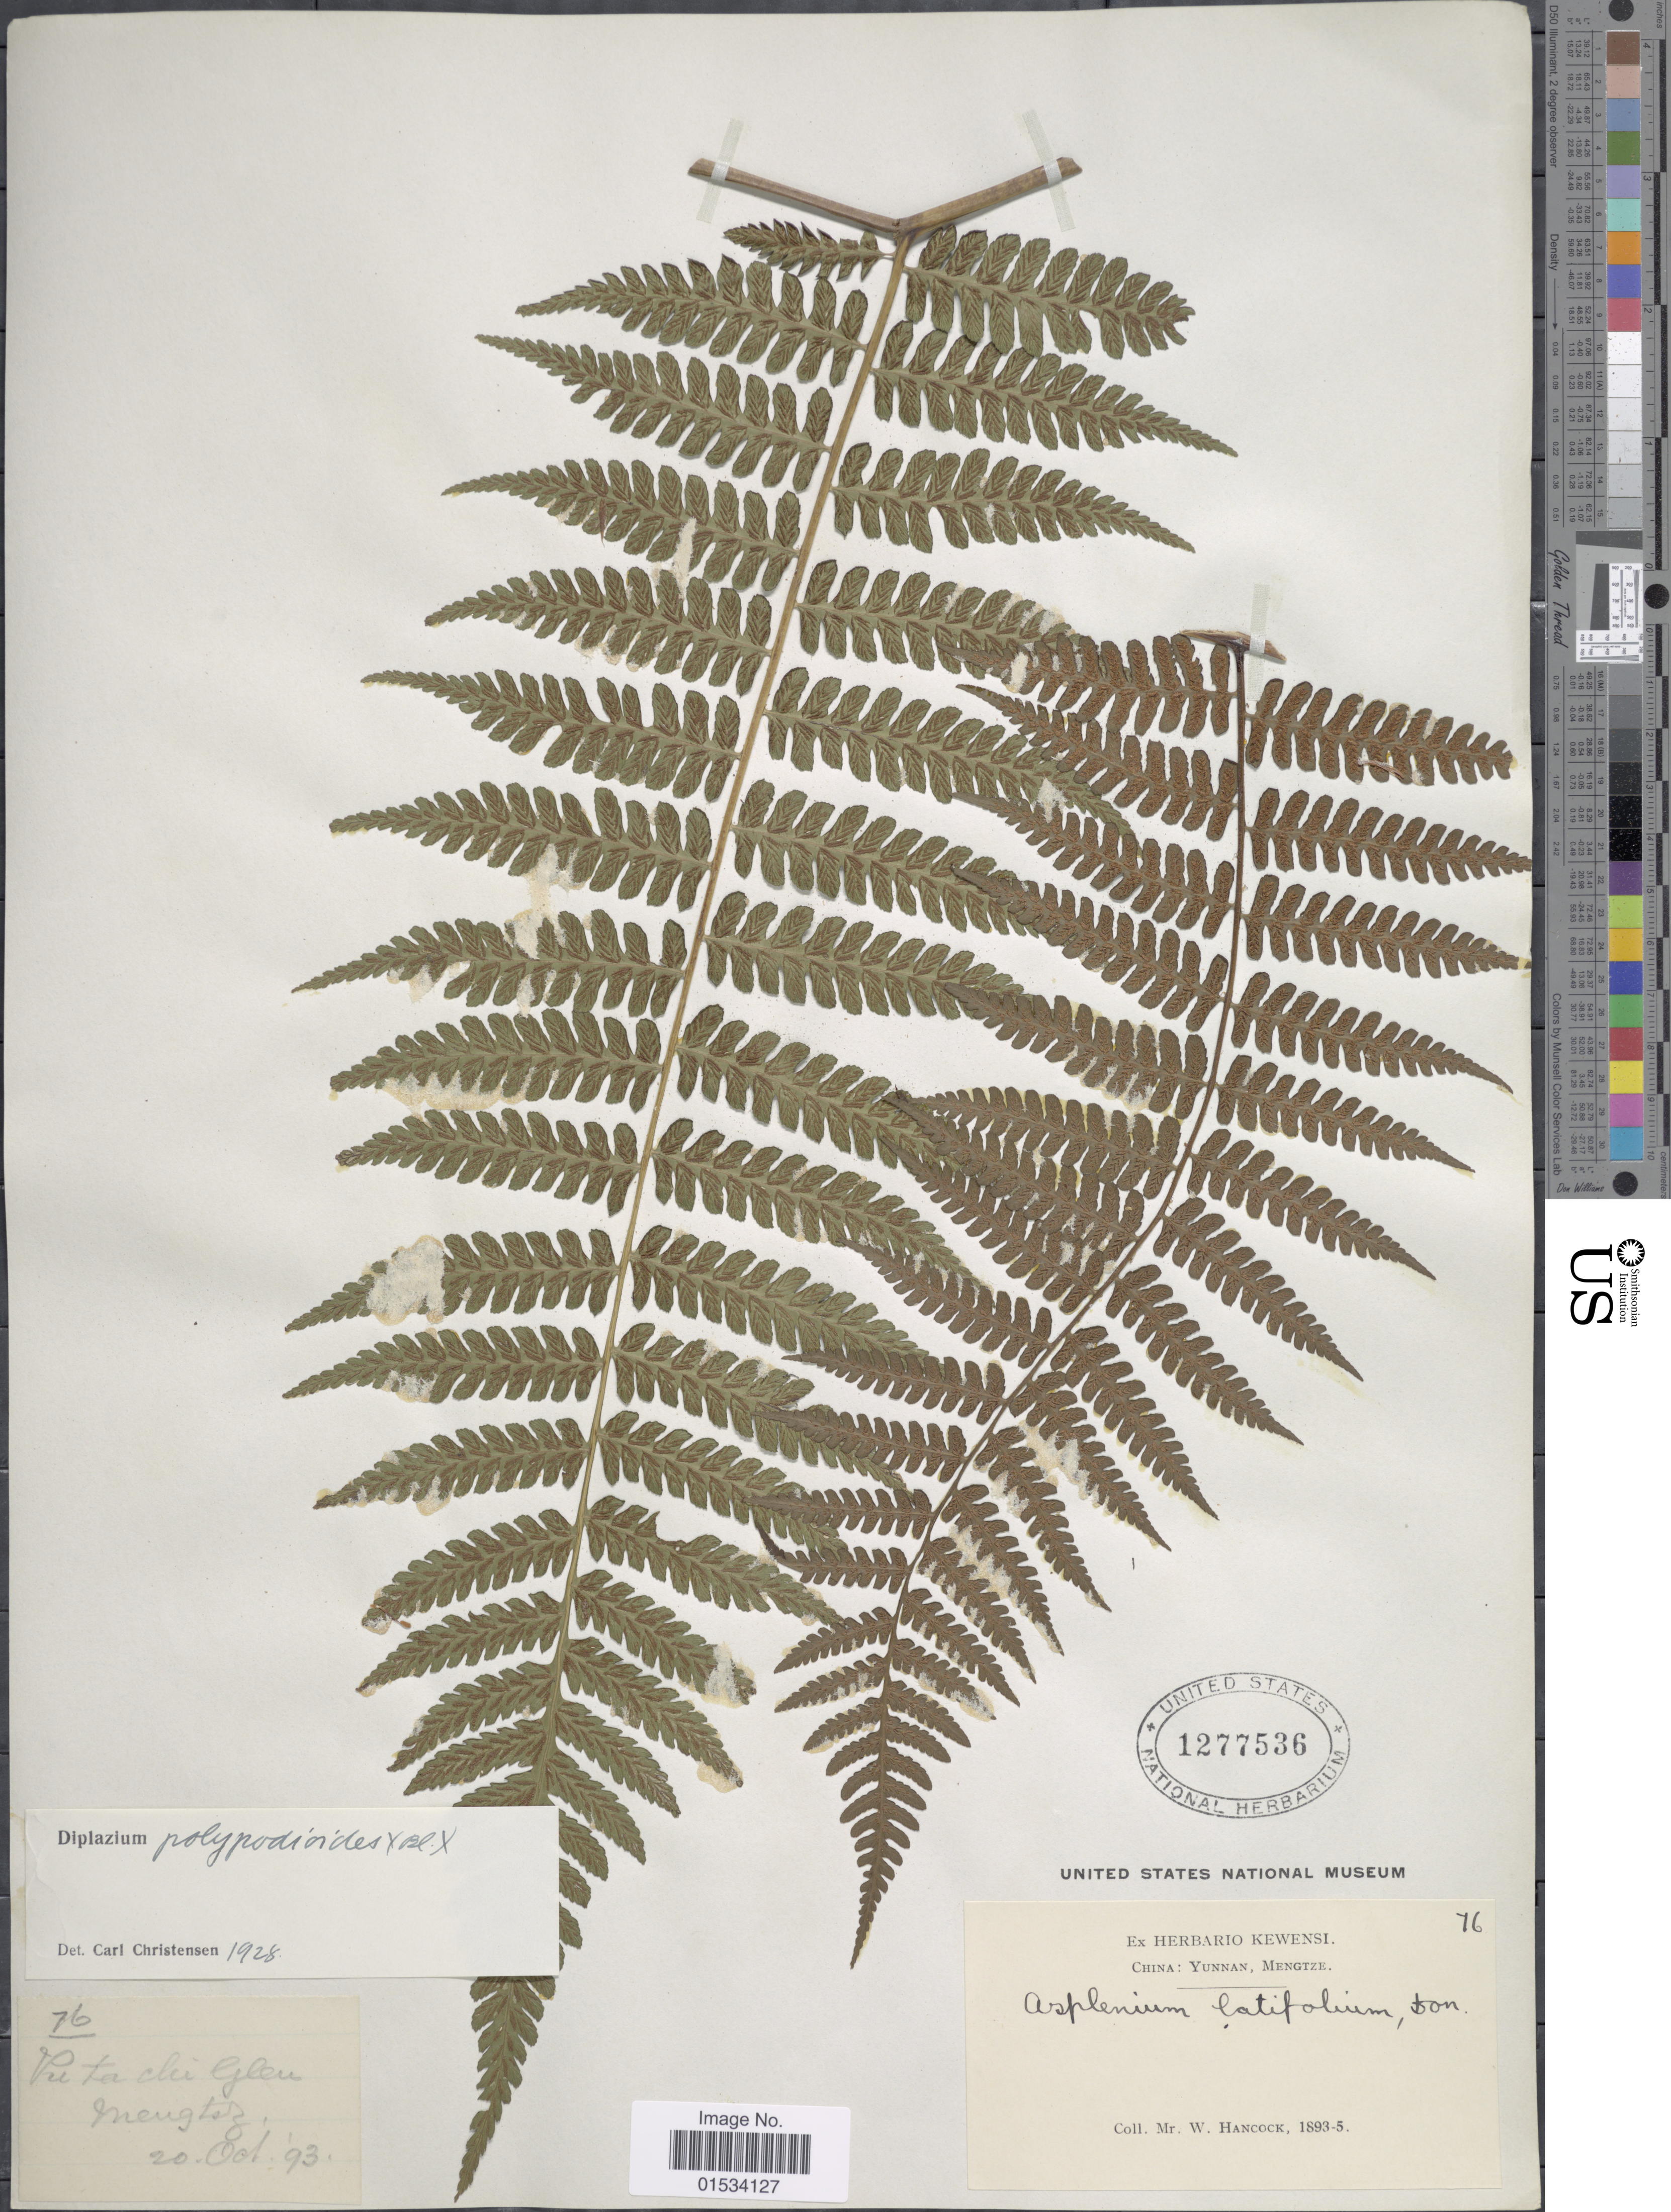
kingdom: Plantae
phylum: Tracheophyta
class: Polypodiopsida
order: Polypodiales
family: Athyriaceae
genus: Diplazium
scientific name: Diplazium polypodioides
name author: Blume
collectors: W. Hancock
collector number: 76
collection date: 1893/1895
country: China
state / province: Yunnan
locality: Mengtze, Puta clui Gleu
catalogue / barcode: US 1277536